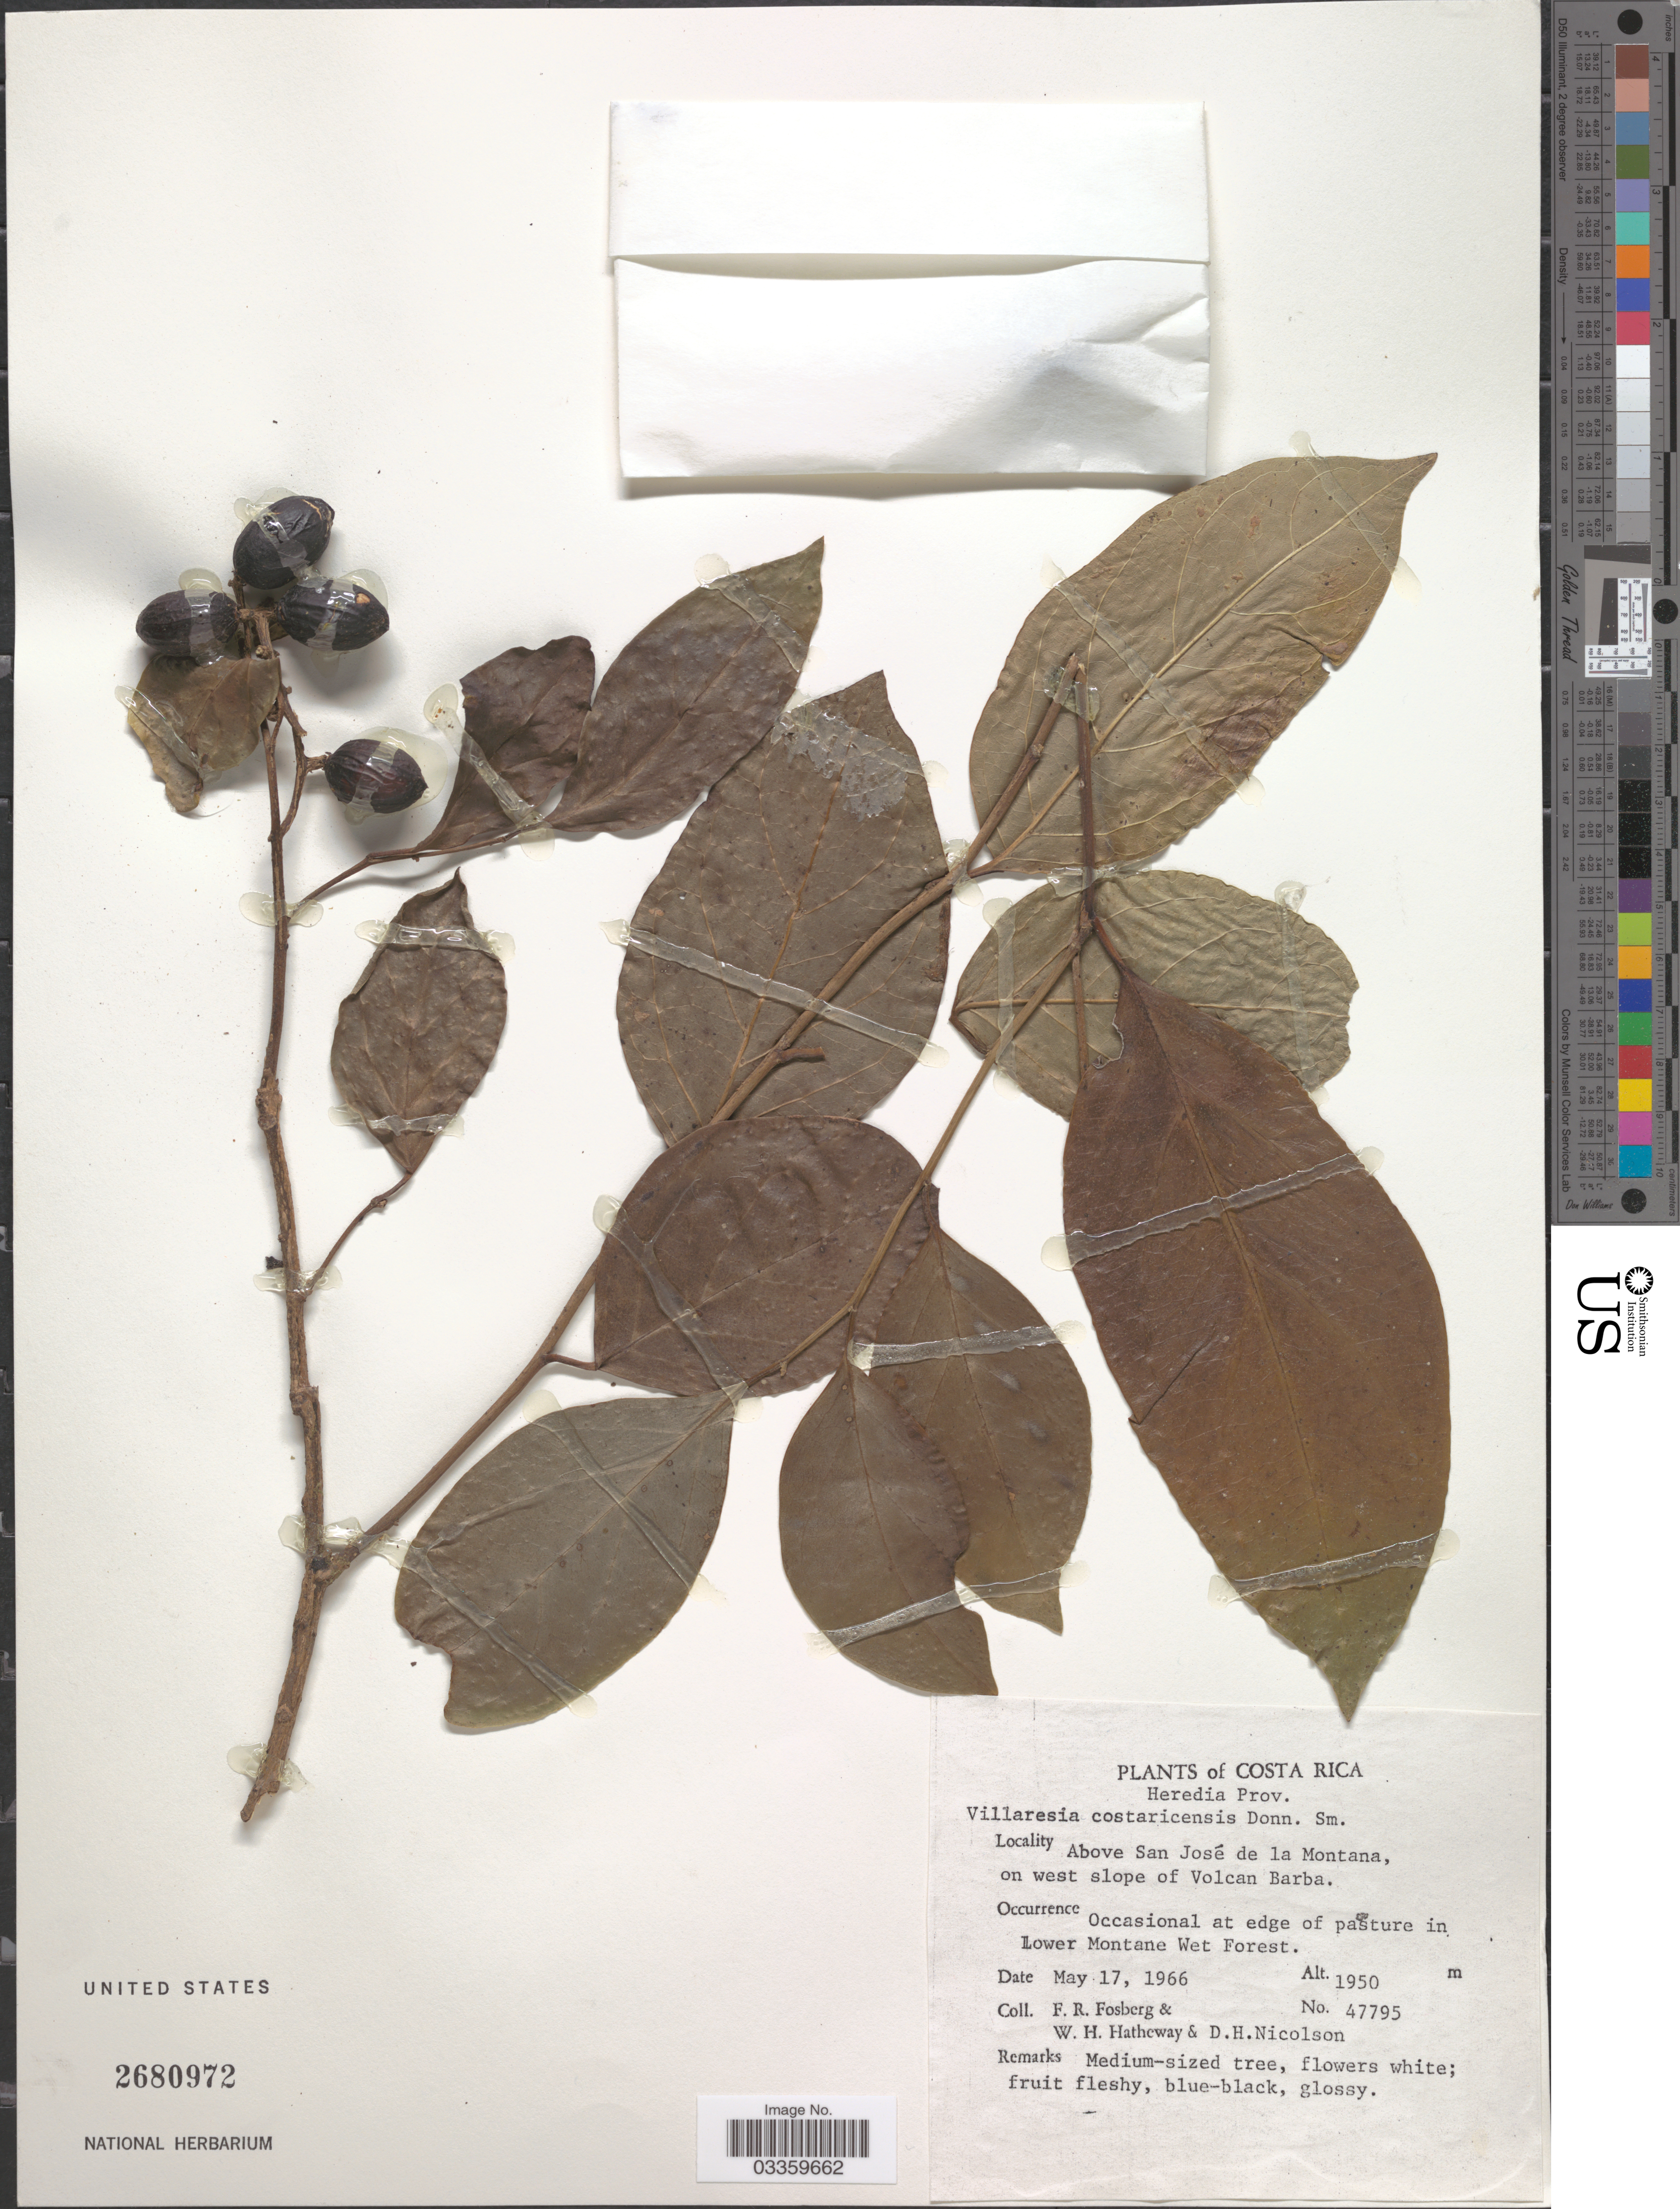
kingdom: Plantae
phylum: Tracheophyta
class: Magnoliopsida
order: Cardiopteridales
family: Cardiopteridaceae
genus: Citronella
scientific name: Citronella costaricensis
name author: (Donn. Sm.) R.A. Howard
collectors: F. R. Fosberg, W. H. Hatheway & D. H. Nicolson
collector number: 47795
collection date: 1966-05-17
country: Costa Rica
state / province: Heredia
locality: Above San José de la Montana, on west slope of Volcan Barba.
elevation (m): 1950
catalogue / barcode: US 2680972